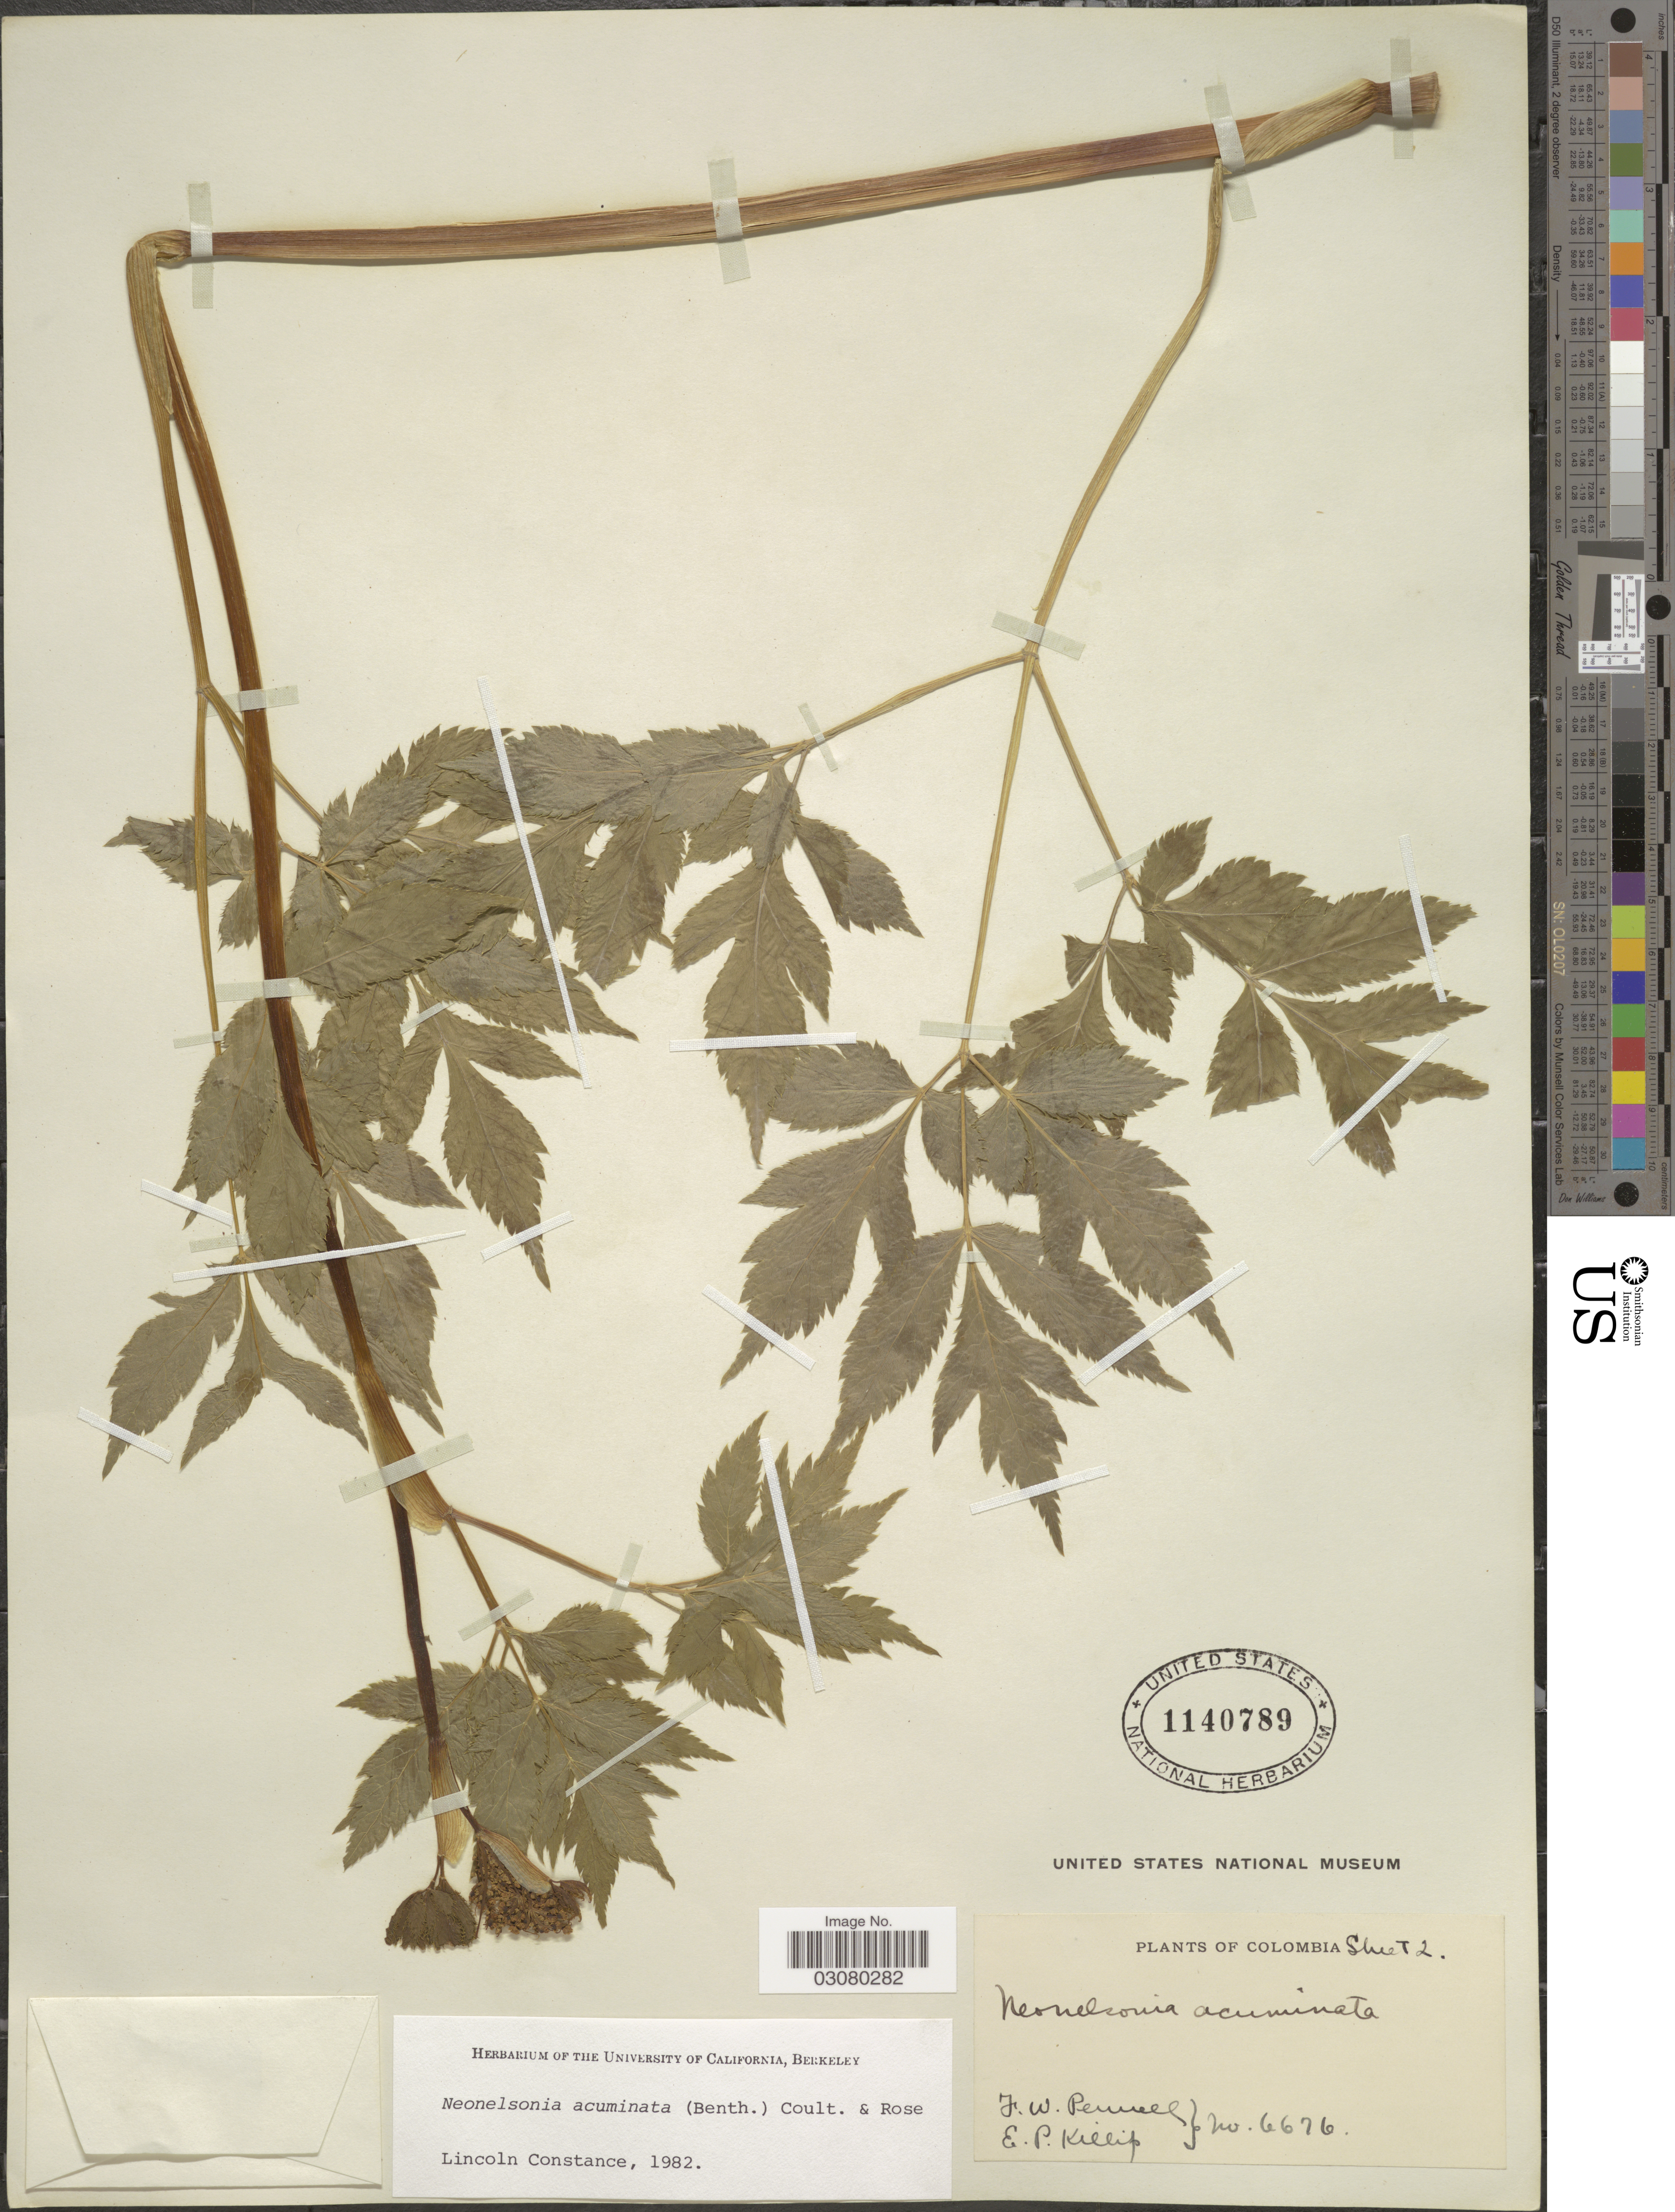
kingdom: Plantae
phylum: Tracheophyta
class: Magnoliopsida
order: Apiales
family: Apiaceae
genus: Neonelsonia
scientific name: Neonelsonia acuminata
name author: (Benth.) J.M. Coult. & Rose ex Drude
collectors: F. W. Pennell & E. P. Killip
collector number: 6676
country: Colombia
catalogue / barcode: US 1140789